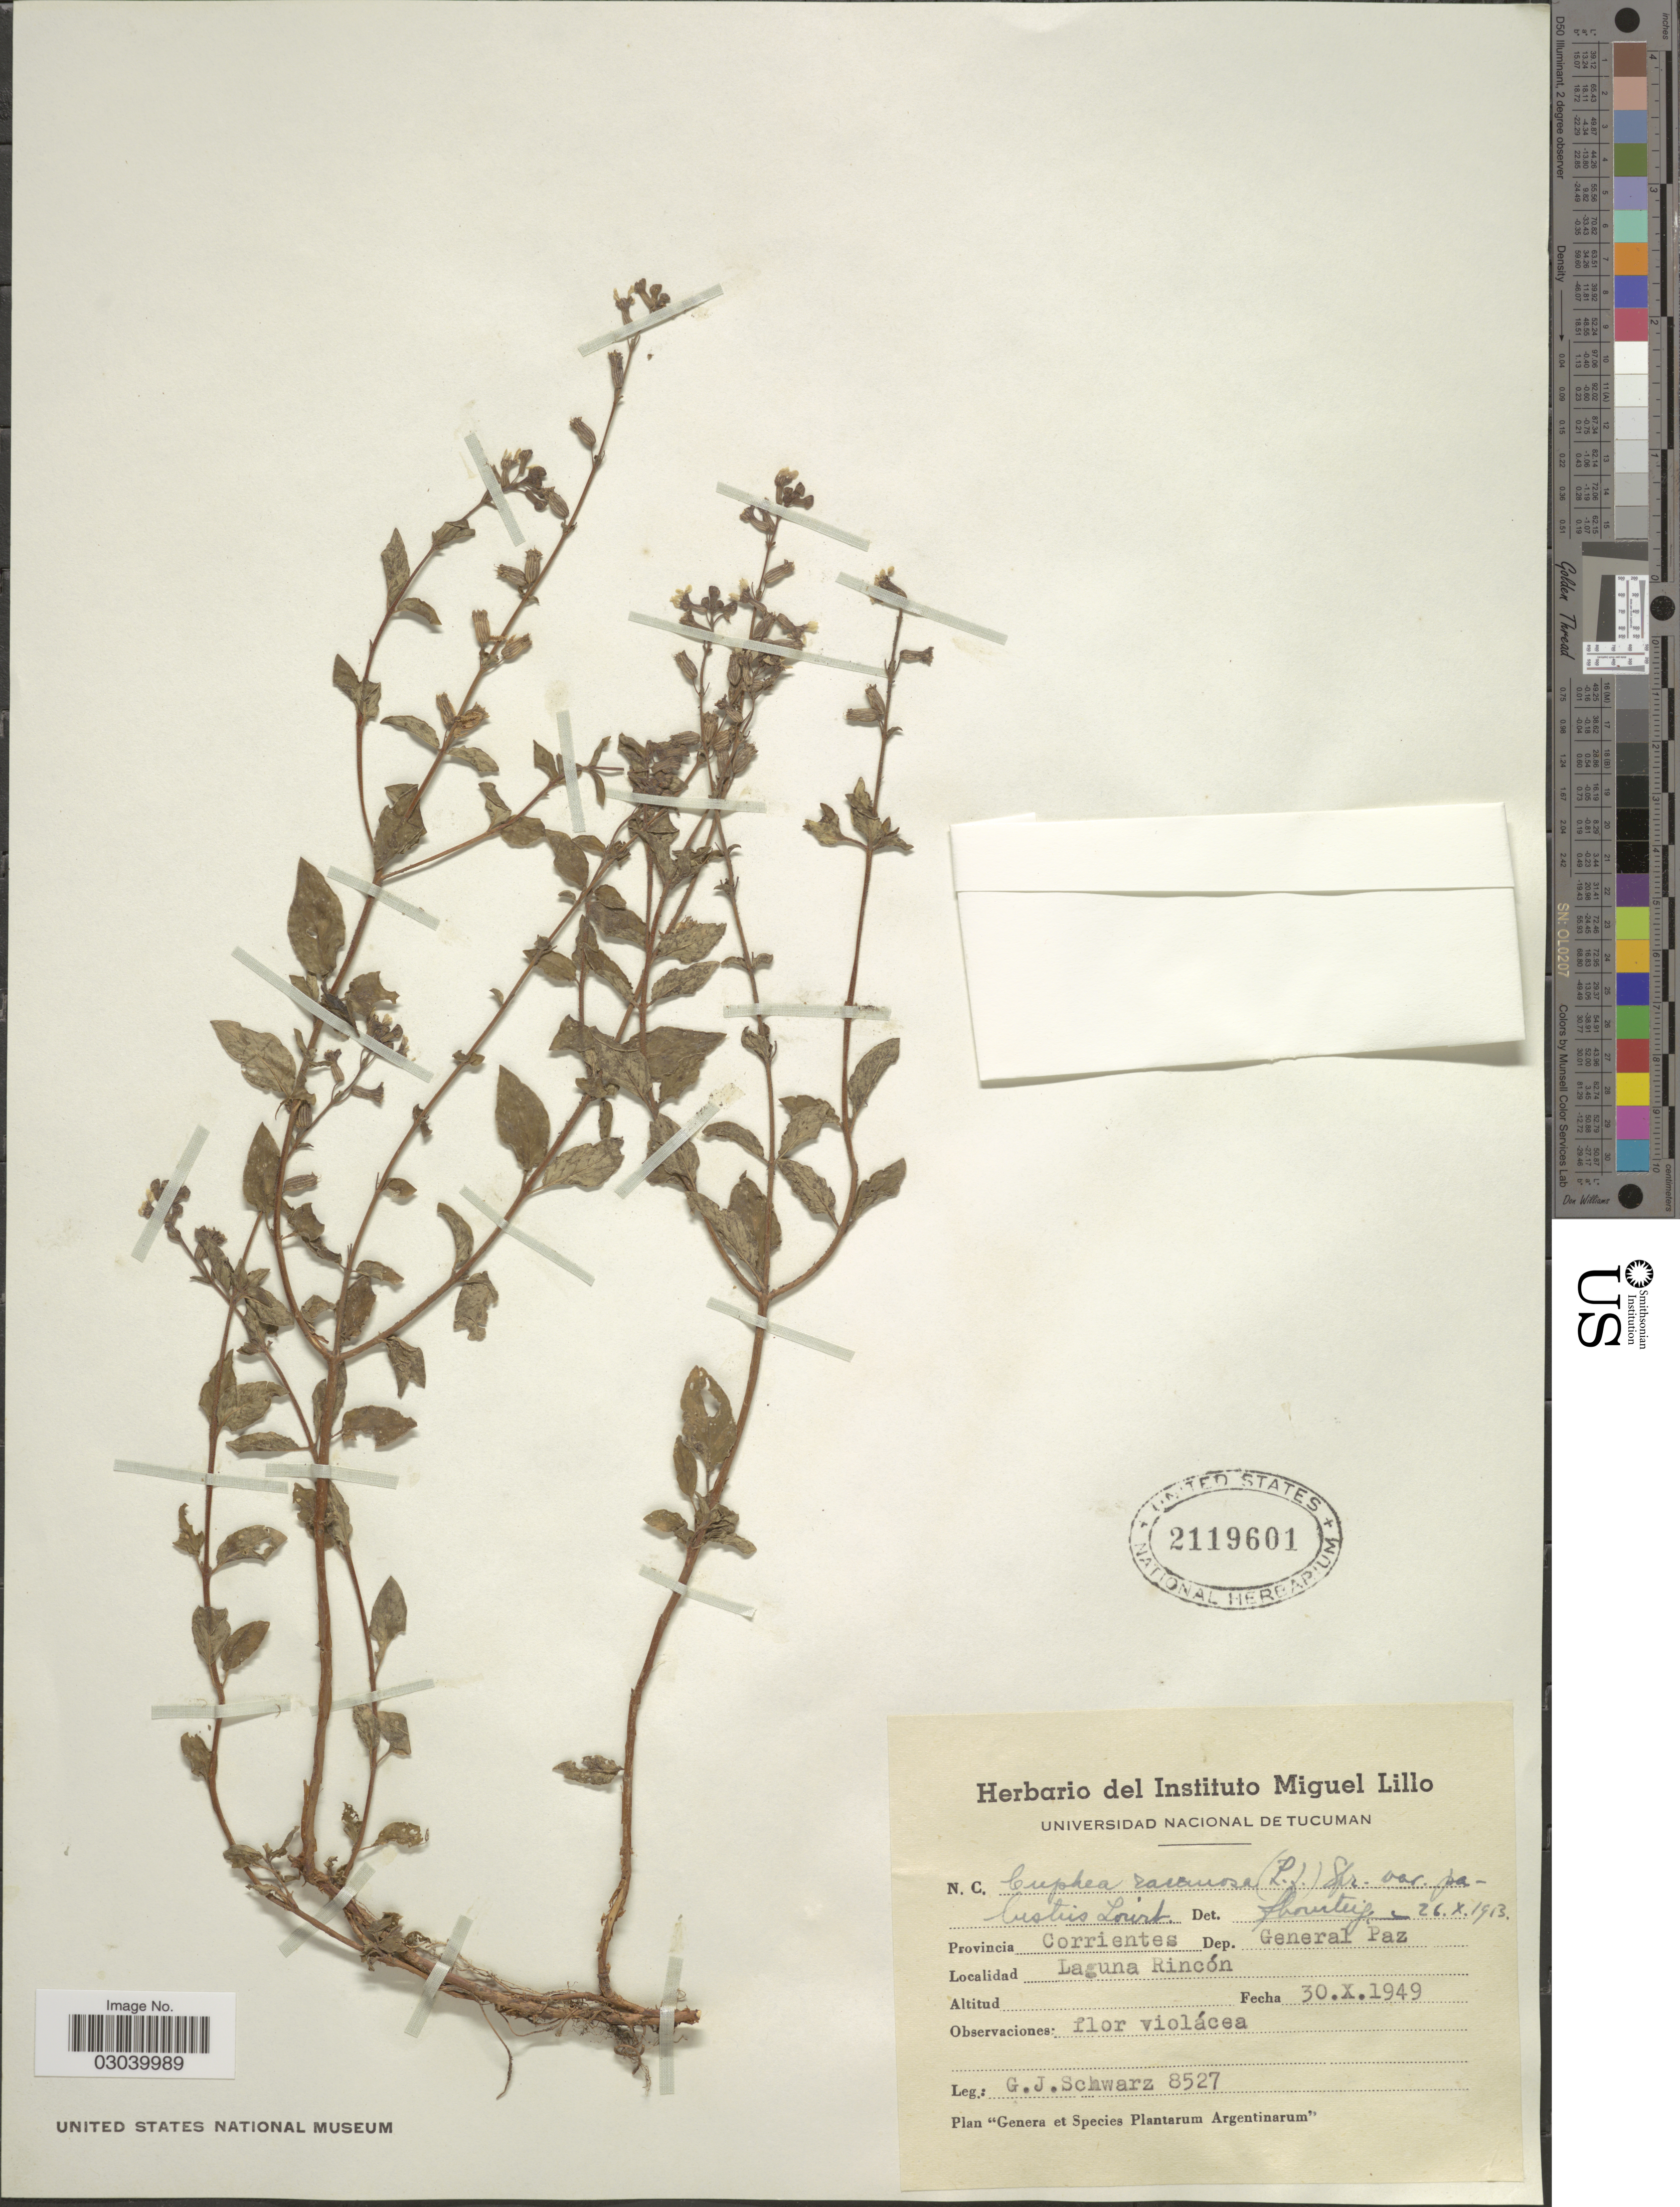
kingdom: Plantae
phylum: Tracheophyta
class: Magnoliopsida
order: Myrtales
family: Lythraceae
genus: Cuphea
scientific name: Cuphea racemosa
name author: (L. f.) Spreng.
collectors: G. J. Schwarz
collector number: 8527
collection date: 1949-10-30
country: Argentina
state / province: Corrientes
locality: Dep. General Paz, Laguna Rincón.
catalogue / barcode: US 2119601